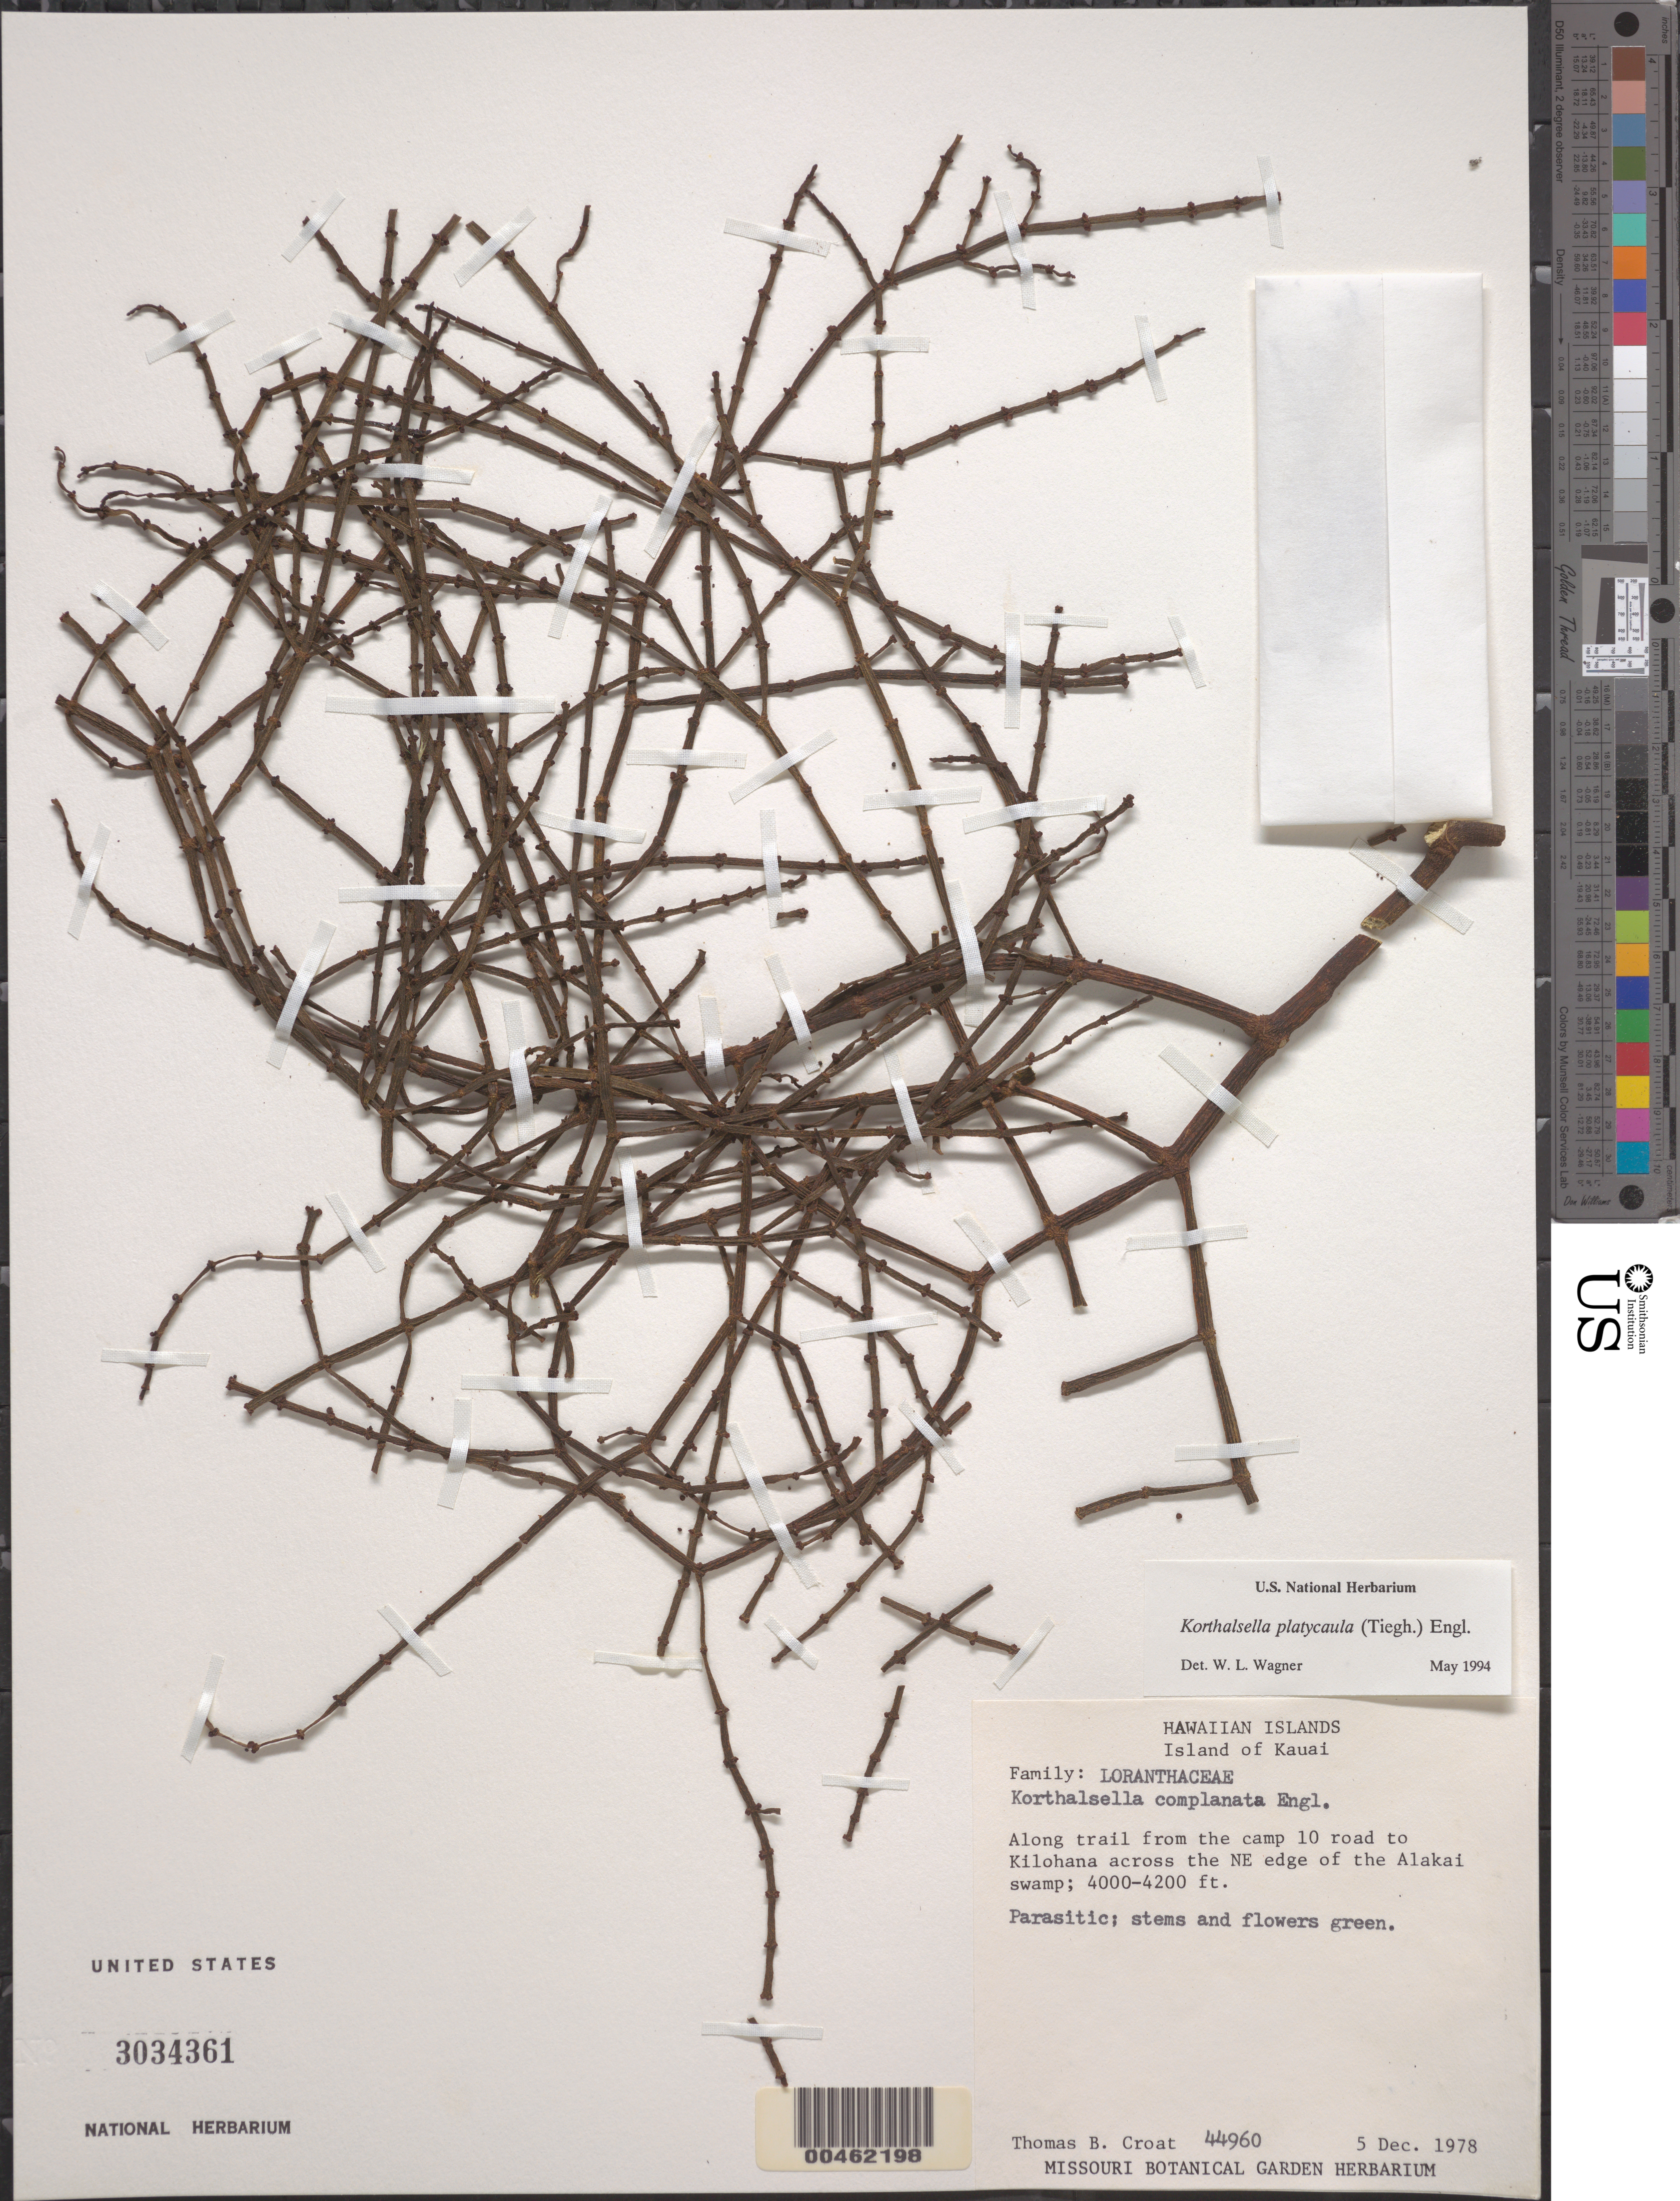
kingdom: Plantae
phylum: Tracheophyta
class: Magnoliopsida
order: Santalales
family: Viscaceae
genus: Korthalsella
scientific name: Korthalsella platycaula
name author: (Tiegh.) Engl.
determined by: Wagner, W. L., (BOT), Smithsonian Institution - National Museum of Natural History (UNITED STATES)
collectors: T. B. Croat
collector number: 44960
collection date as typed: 5 Dec 1978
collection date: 1978-12-05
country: United States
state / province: Hawaii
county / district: Kauai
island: Kaua'i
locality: Along trail from the camp 10 road to Kilohana across the NE edge of the Alakai swamp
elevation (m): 1219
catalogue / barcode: US 3034361